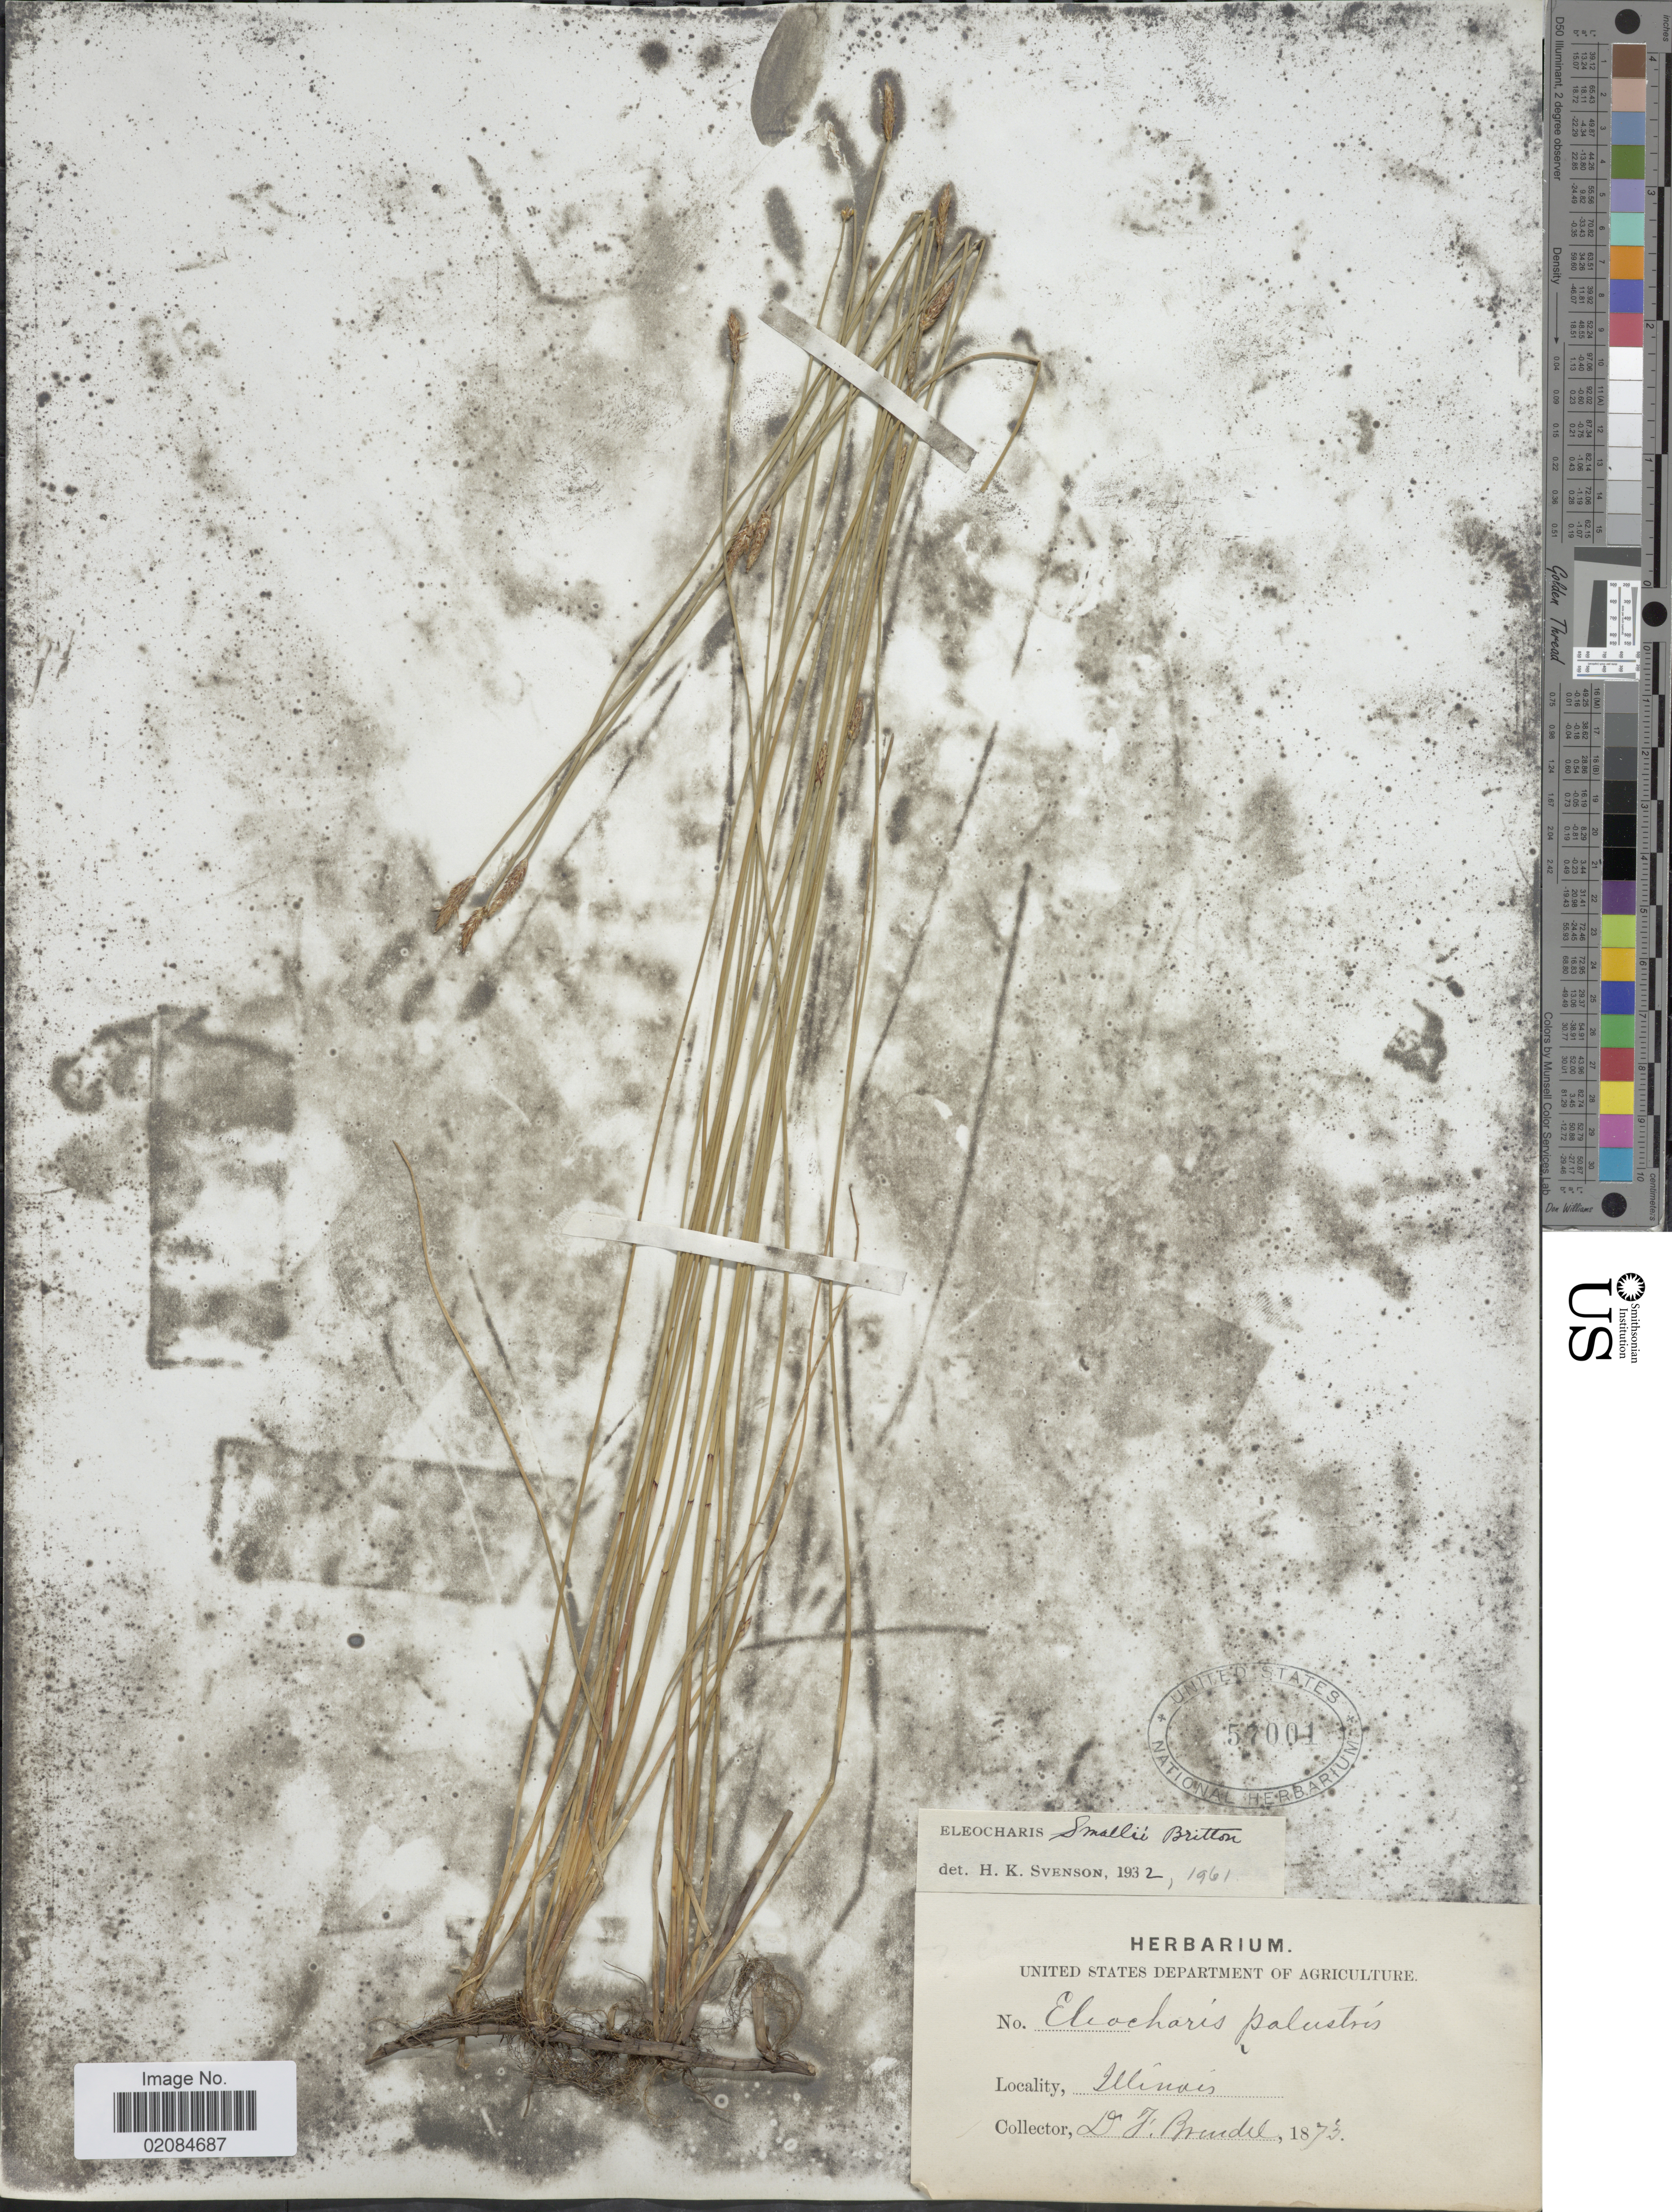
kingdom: Plantae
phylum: Tracheophyta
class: Liliopsida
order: Poales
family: Cyperaceae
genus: Eleocharis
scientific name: Eleocharis palustris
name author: (L.) Roem. & Schult.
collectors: F. Brendel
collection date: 1873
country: United States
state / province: Illinois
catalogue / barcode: US 57001